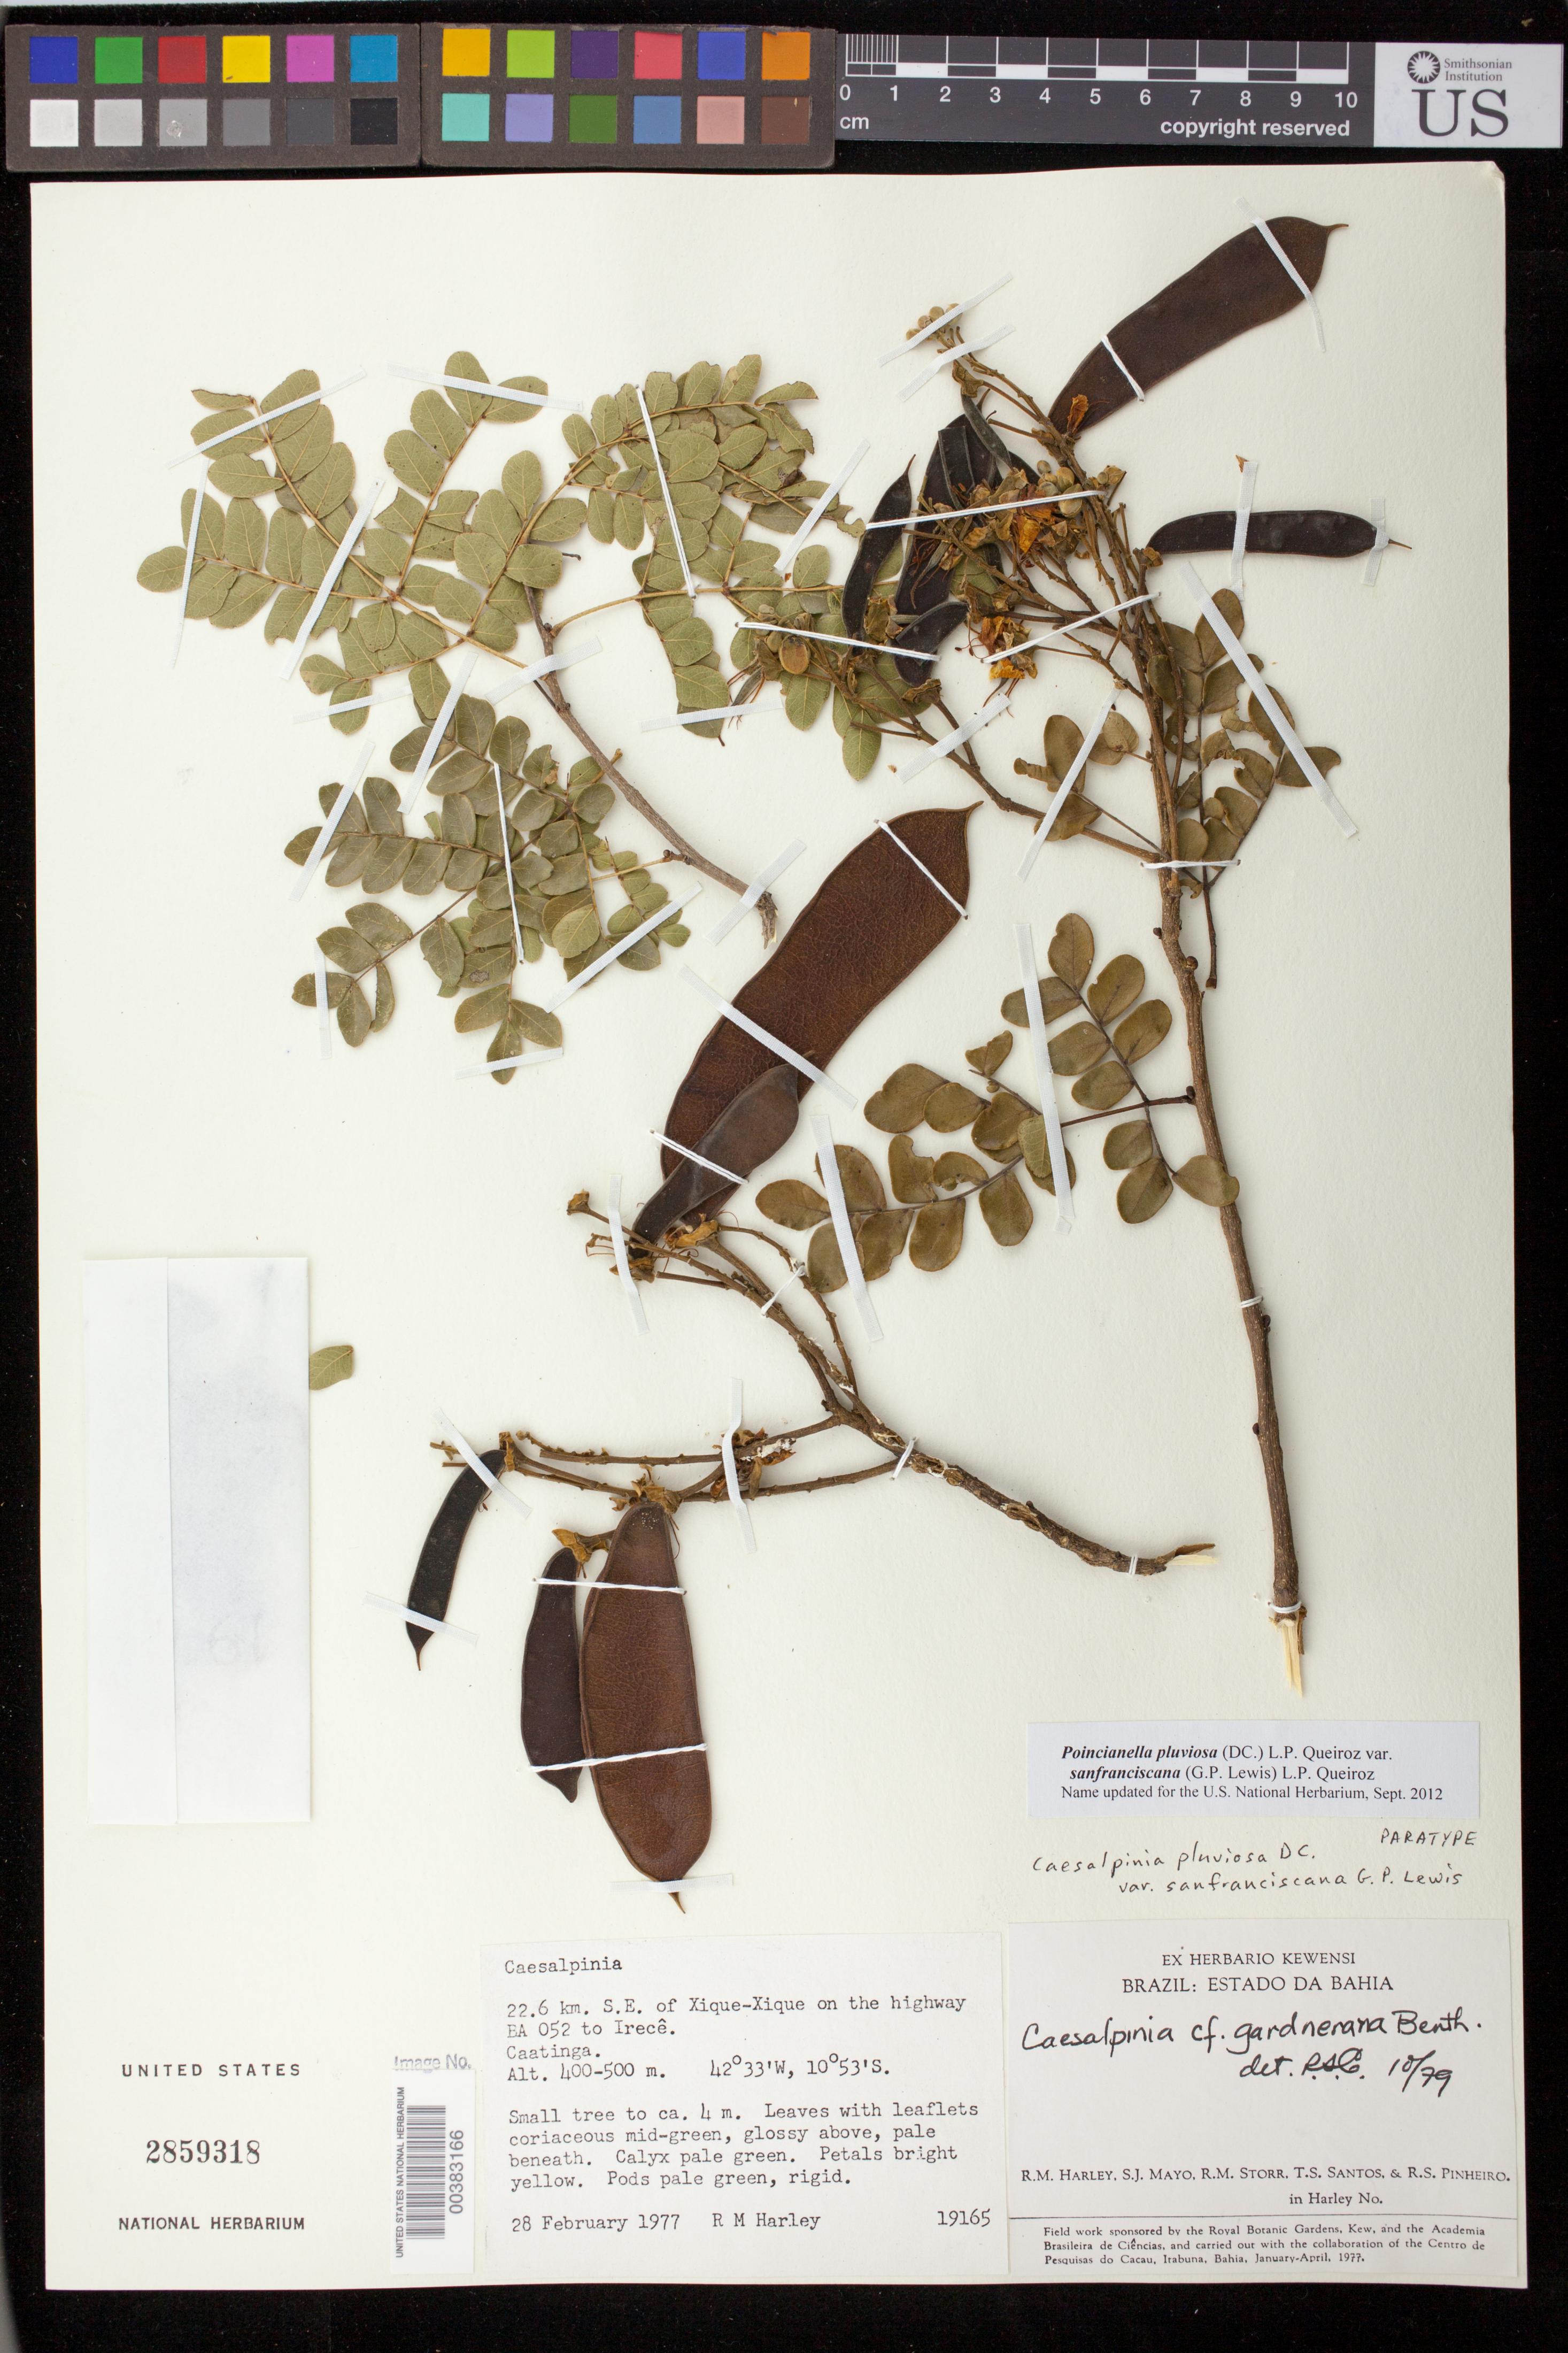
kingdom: Plantae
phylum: Tracheophyta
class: Magnoliopsida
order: Fabales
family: Fabaceae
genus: Cenostigma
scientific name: Cenostigma pluviosum var. sanfranciscanum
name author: (G.P. Lewis) Gagnon & G.P. Lewis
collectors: R. M. Harley, S. J. Mayo, R. M. Storr, T. S. Santos & R. S. Pinheiro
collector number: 19165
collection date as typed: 28 Feb 1977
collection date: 1977-02-28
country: Brazil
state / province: Bahia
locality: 22.6 km S.E. of Xique-Xique on the highway BA 052 to Irece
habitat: Caatinga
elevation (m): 400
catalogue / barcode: US 2859318